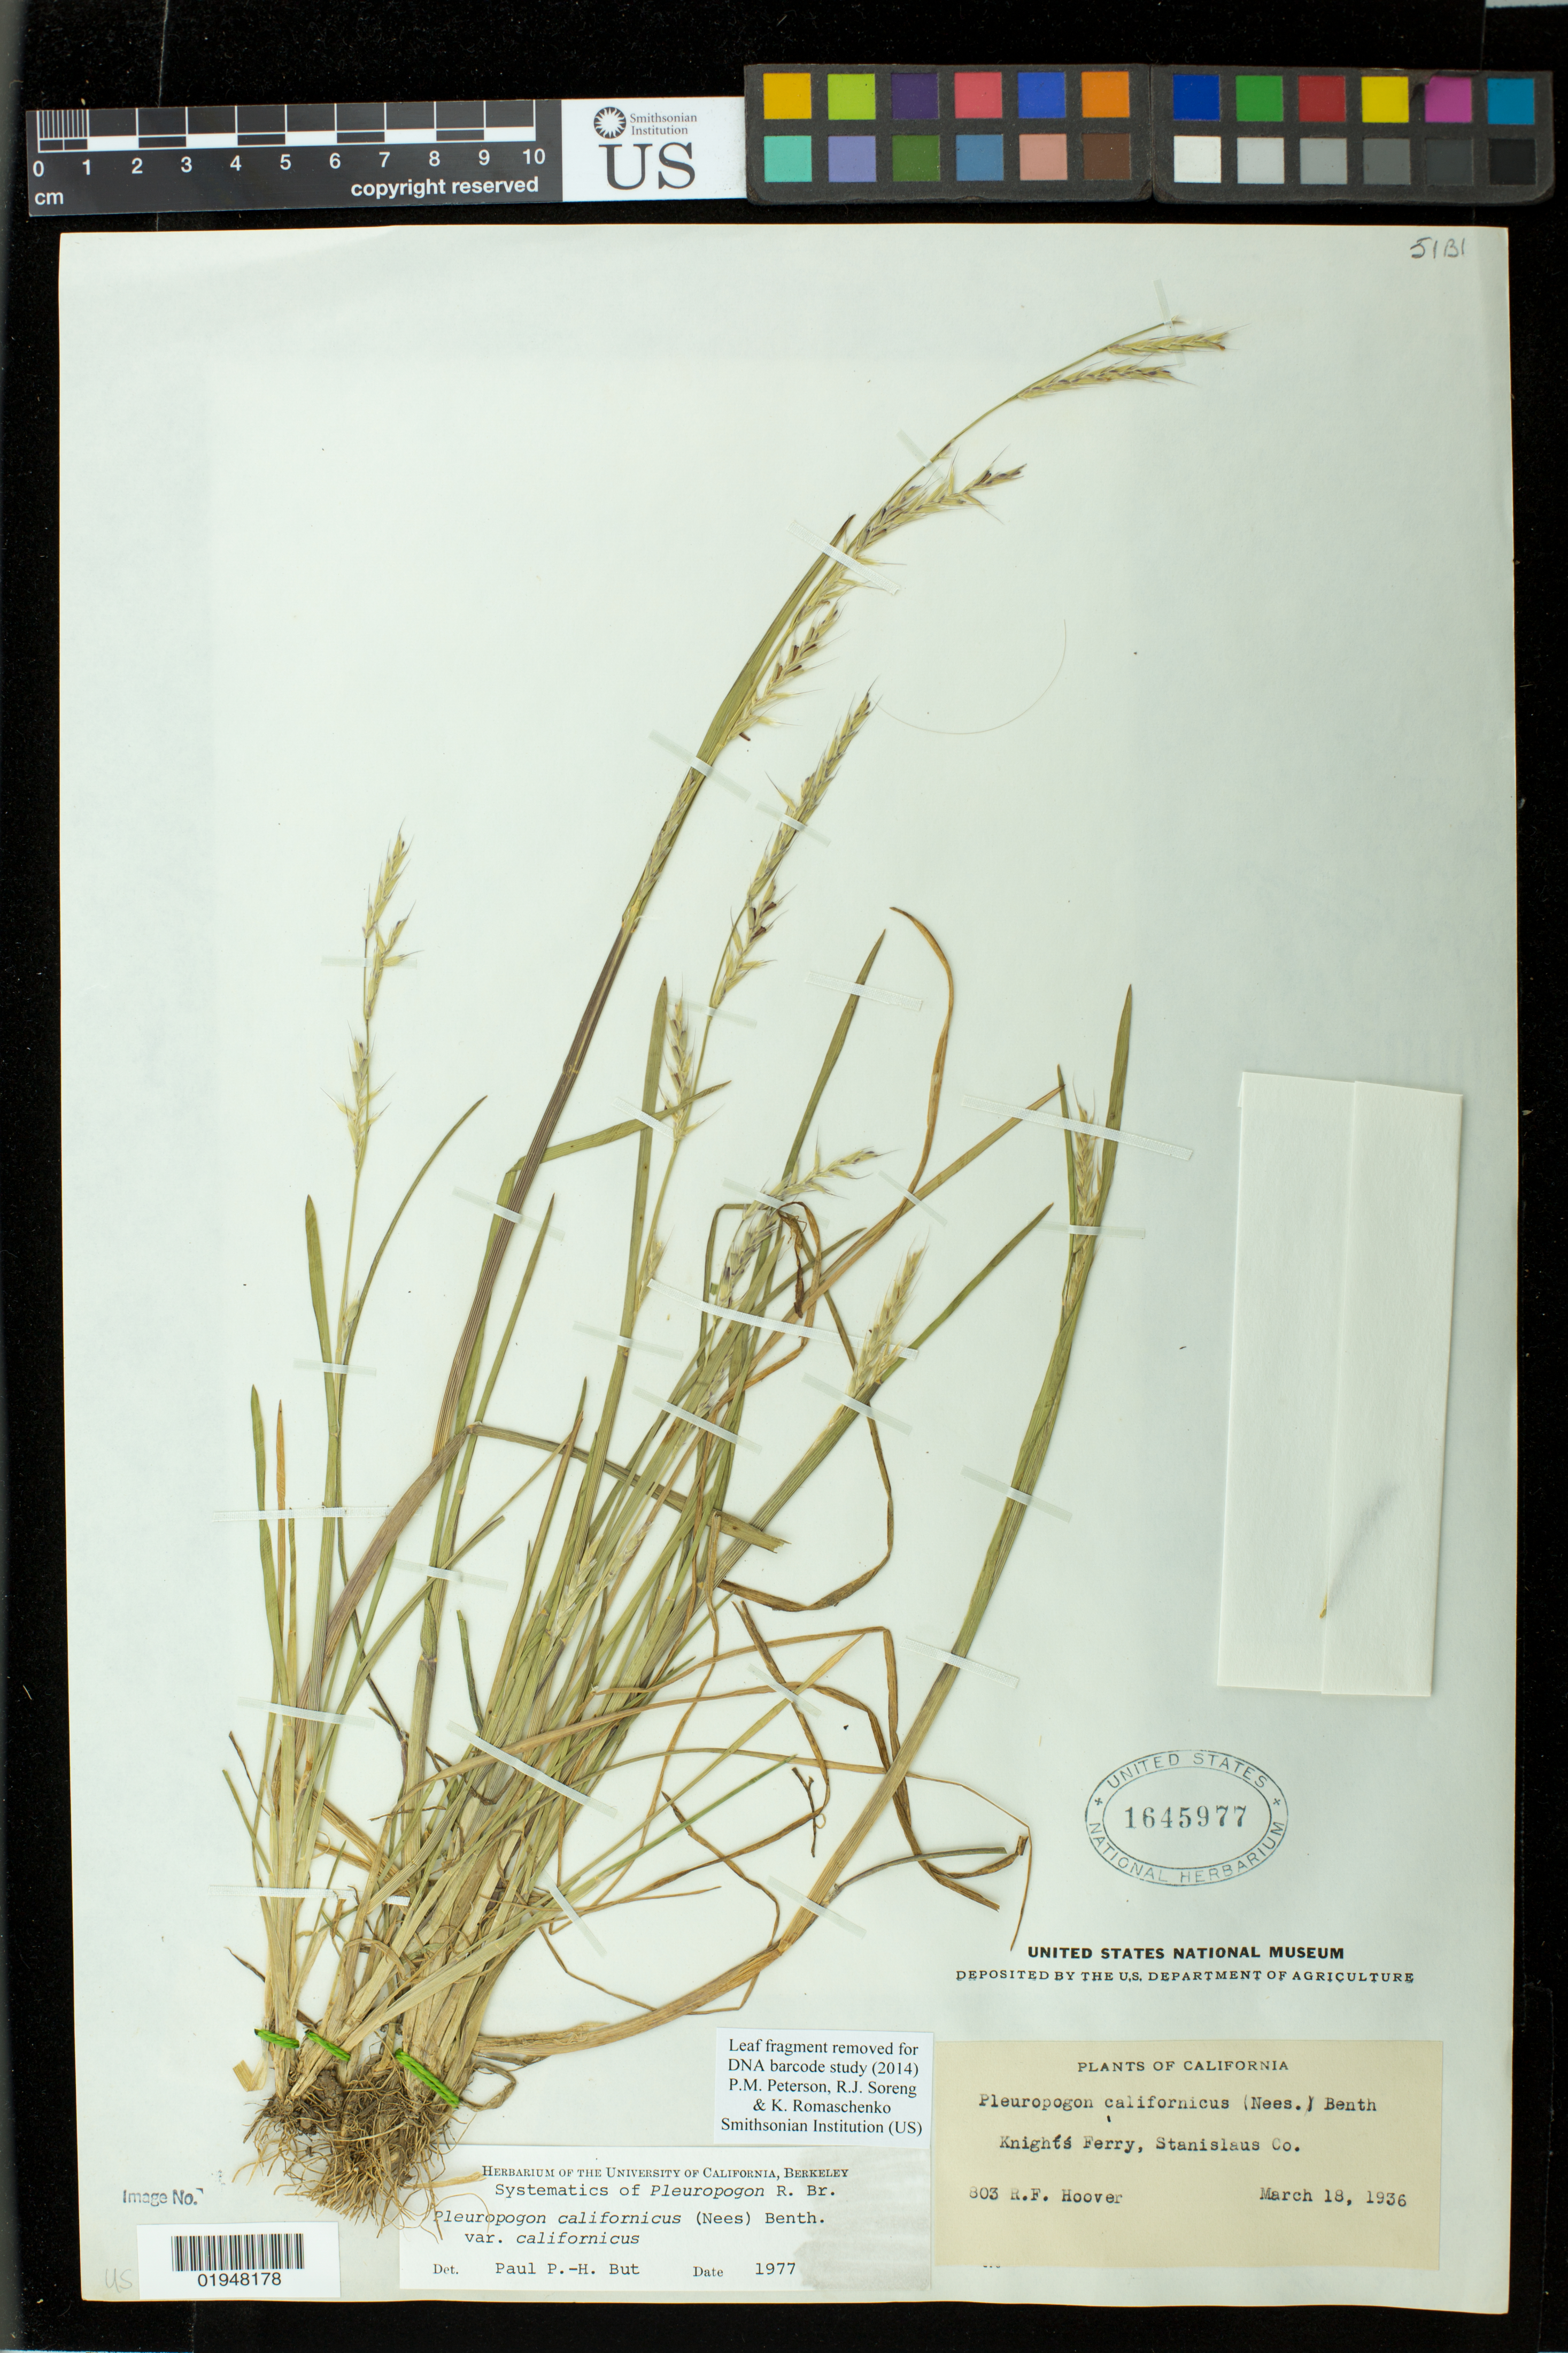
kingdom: Plantae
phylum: Tracheophyta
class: Liliopsida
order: Poales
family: Poaceae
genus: Pleuropogon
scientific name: Pleuropogon californicus var. californicus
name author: (Nees) Benth. ex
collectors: R. F. Hoover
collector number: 803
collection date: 1936-03-18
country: United States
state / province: California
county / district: Stanislaus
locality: Knights Ferry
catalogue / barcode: US 1645977